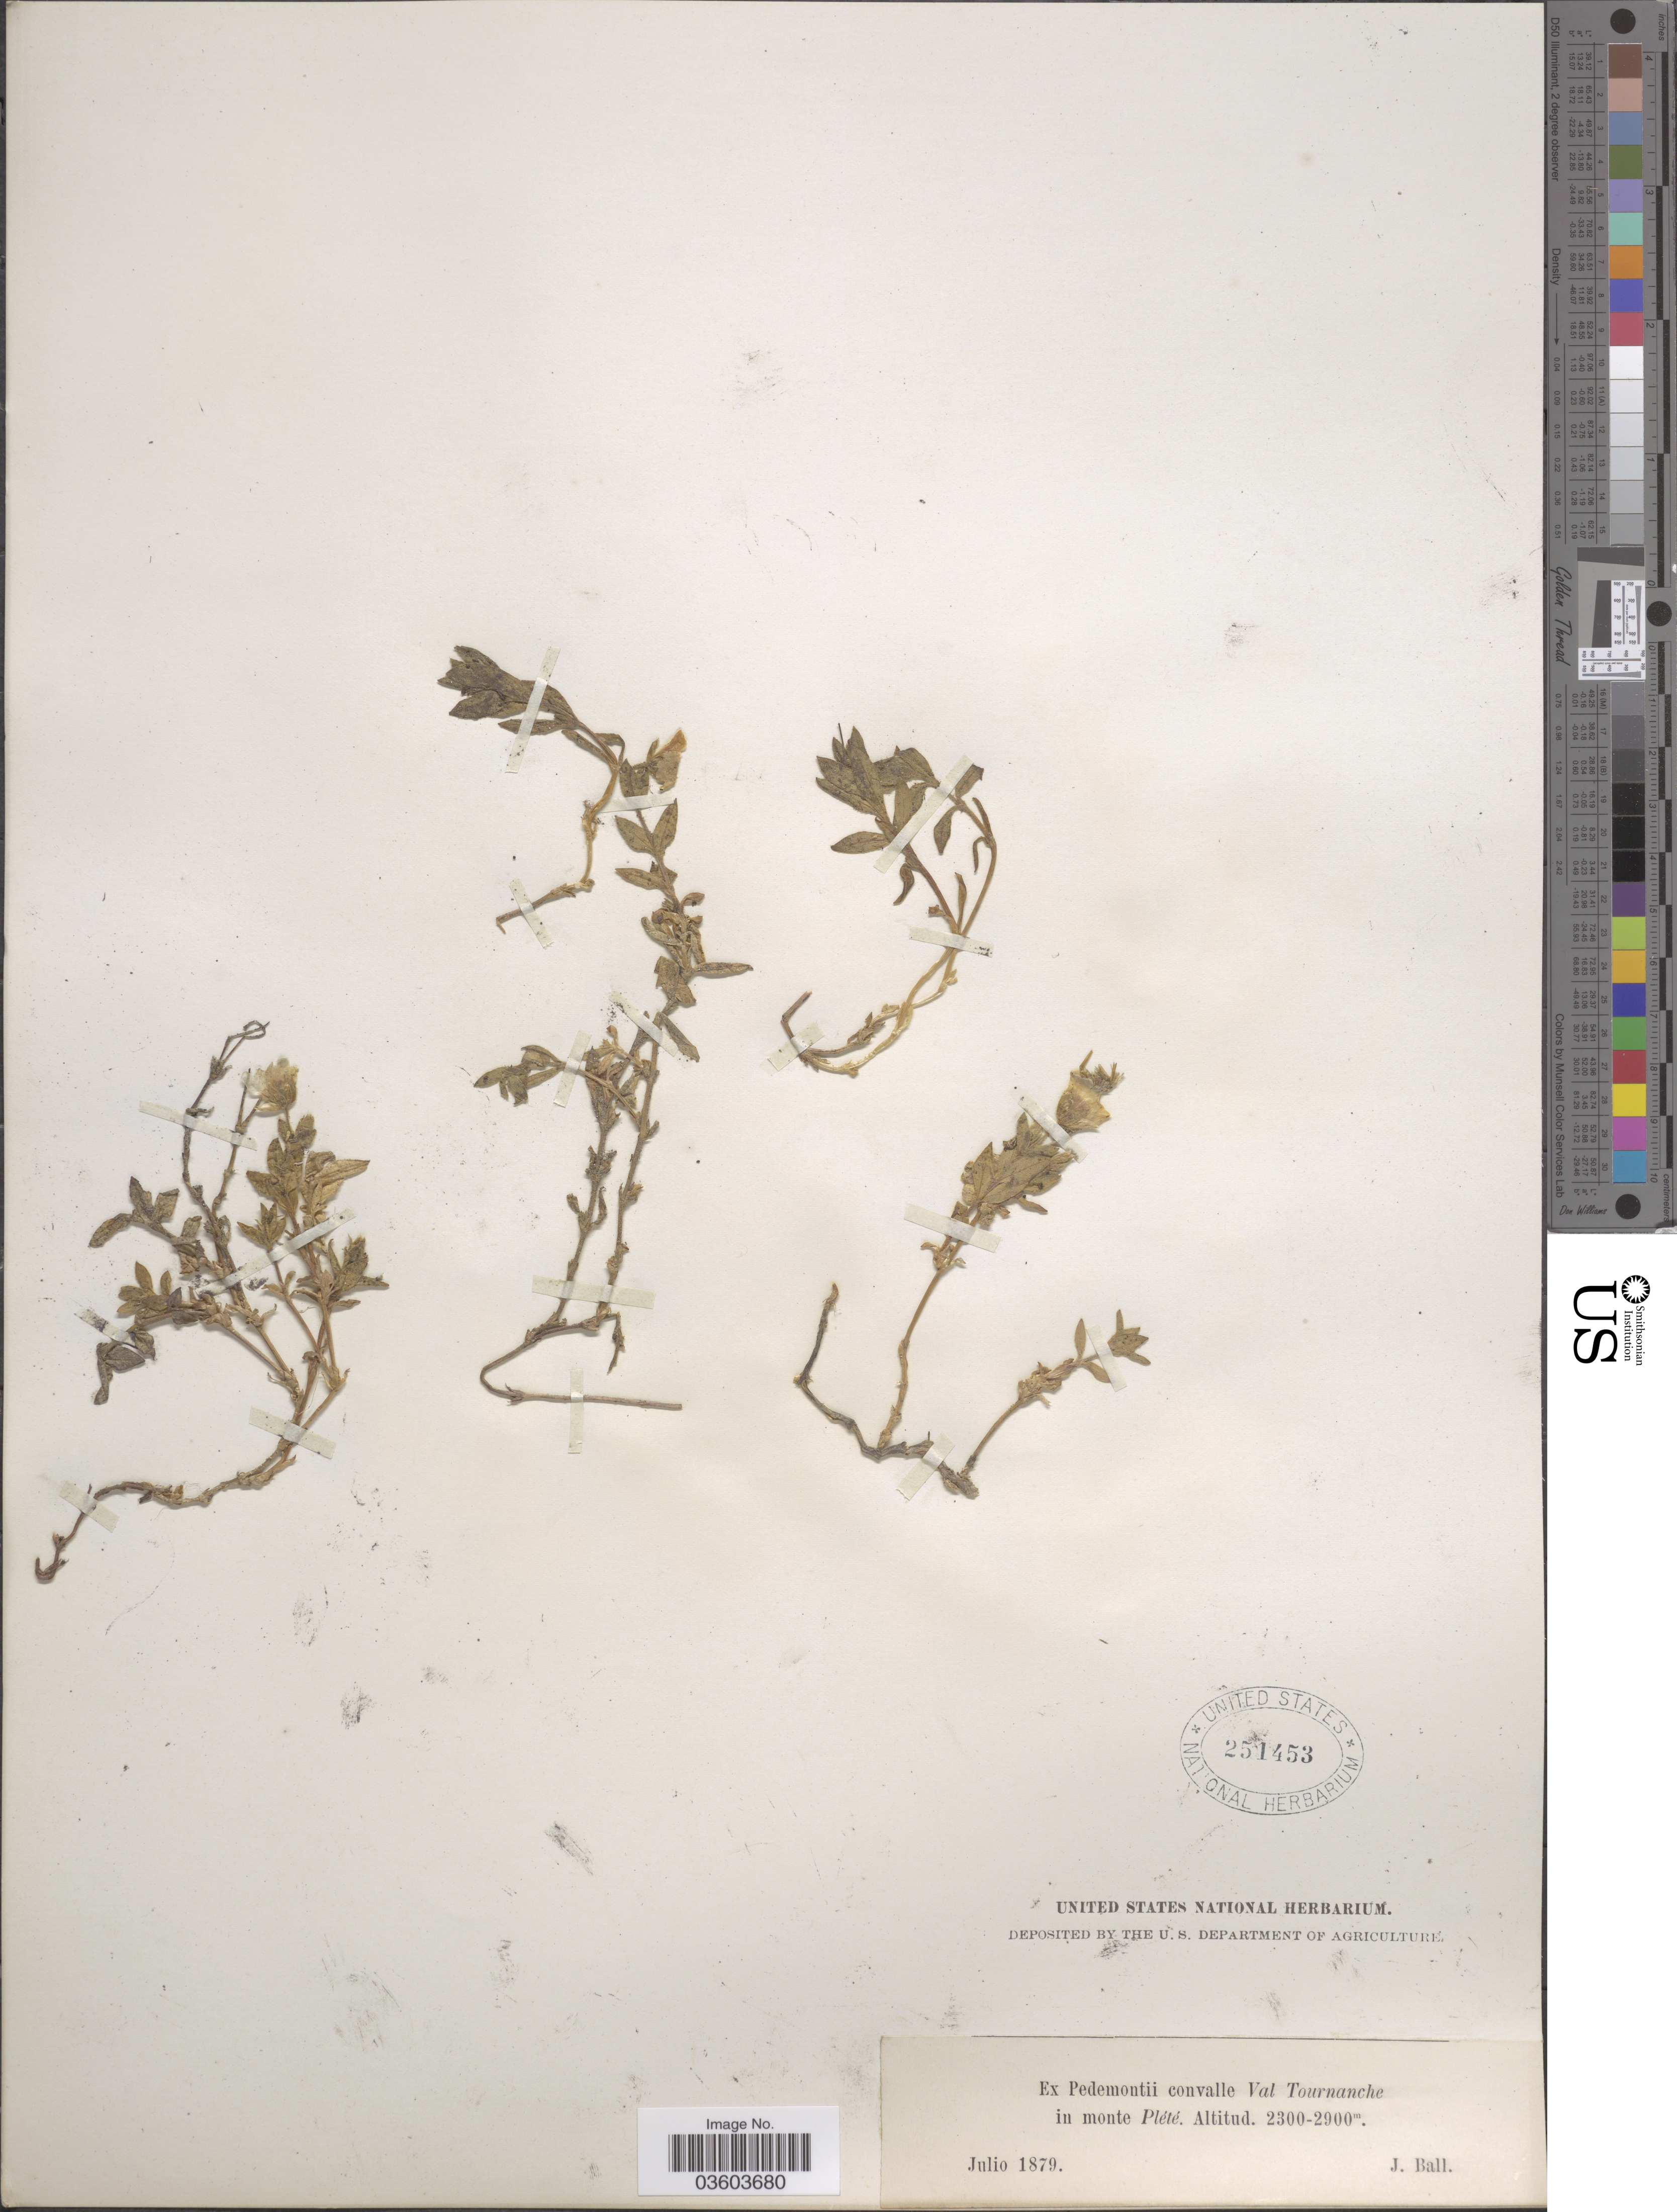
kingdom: Plantae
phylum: Tracheophyta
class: Magnoliopsida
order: Caryophyllales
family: Caryophyllaceae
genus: Cerastium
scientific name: Cerastium sp.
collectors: J. Ball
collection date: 1879-07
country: Italy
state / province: Piedmont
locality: Ex Pedemontii convalle Val Tournanche in monte Plété.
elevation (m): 2300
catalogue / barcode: US 251453